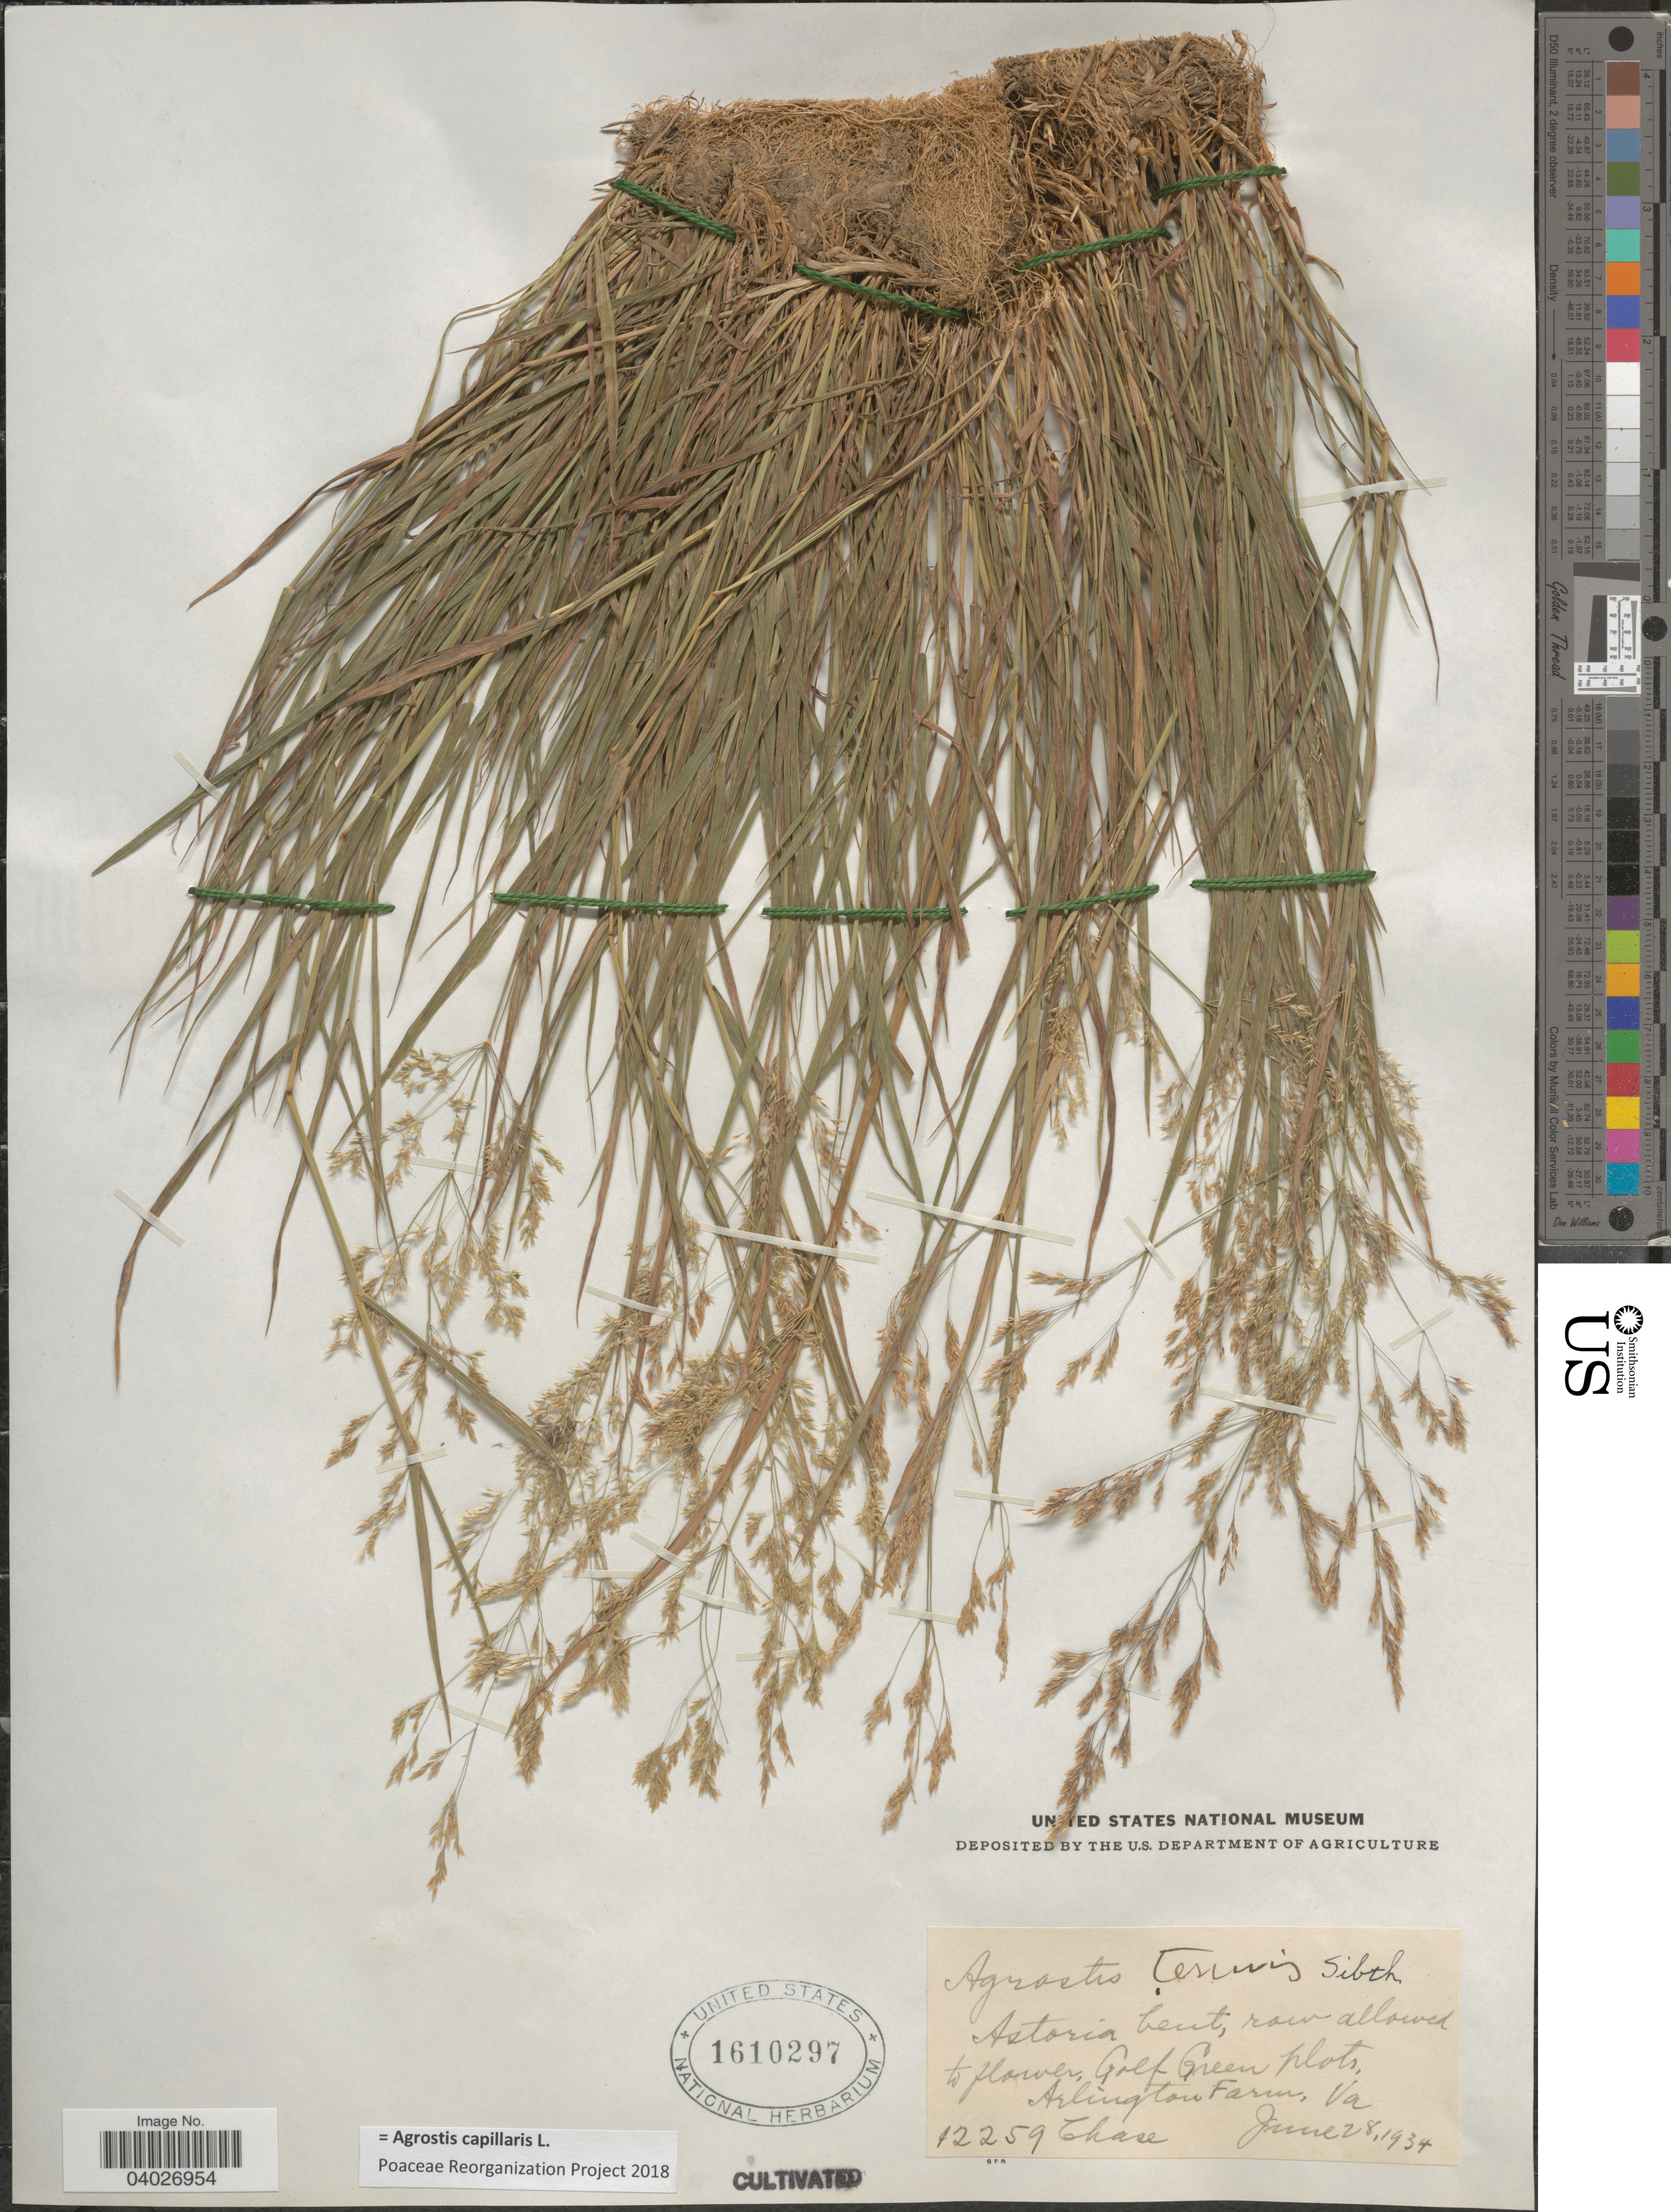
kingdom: Plantae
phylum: Tracheophyta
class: Liliopsida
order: Poales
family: Poaceae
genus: Agrostis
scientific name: Agrostis capillaris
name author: L.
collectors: Chase, --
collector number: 12259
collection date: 1934-06-28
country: United States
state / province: Virginia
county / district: Arlington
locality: Golf Green plots. Arlington Farm.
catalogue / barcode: US 1610297